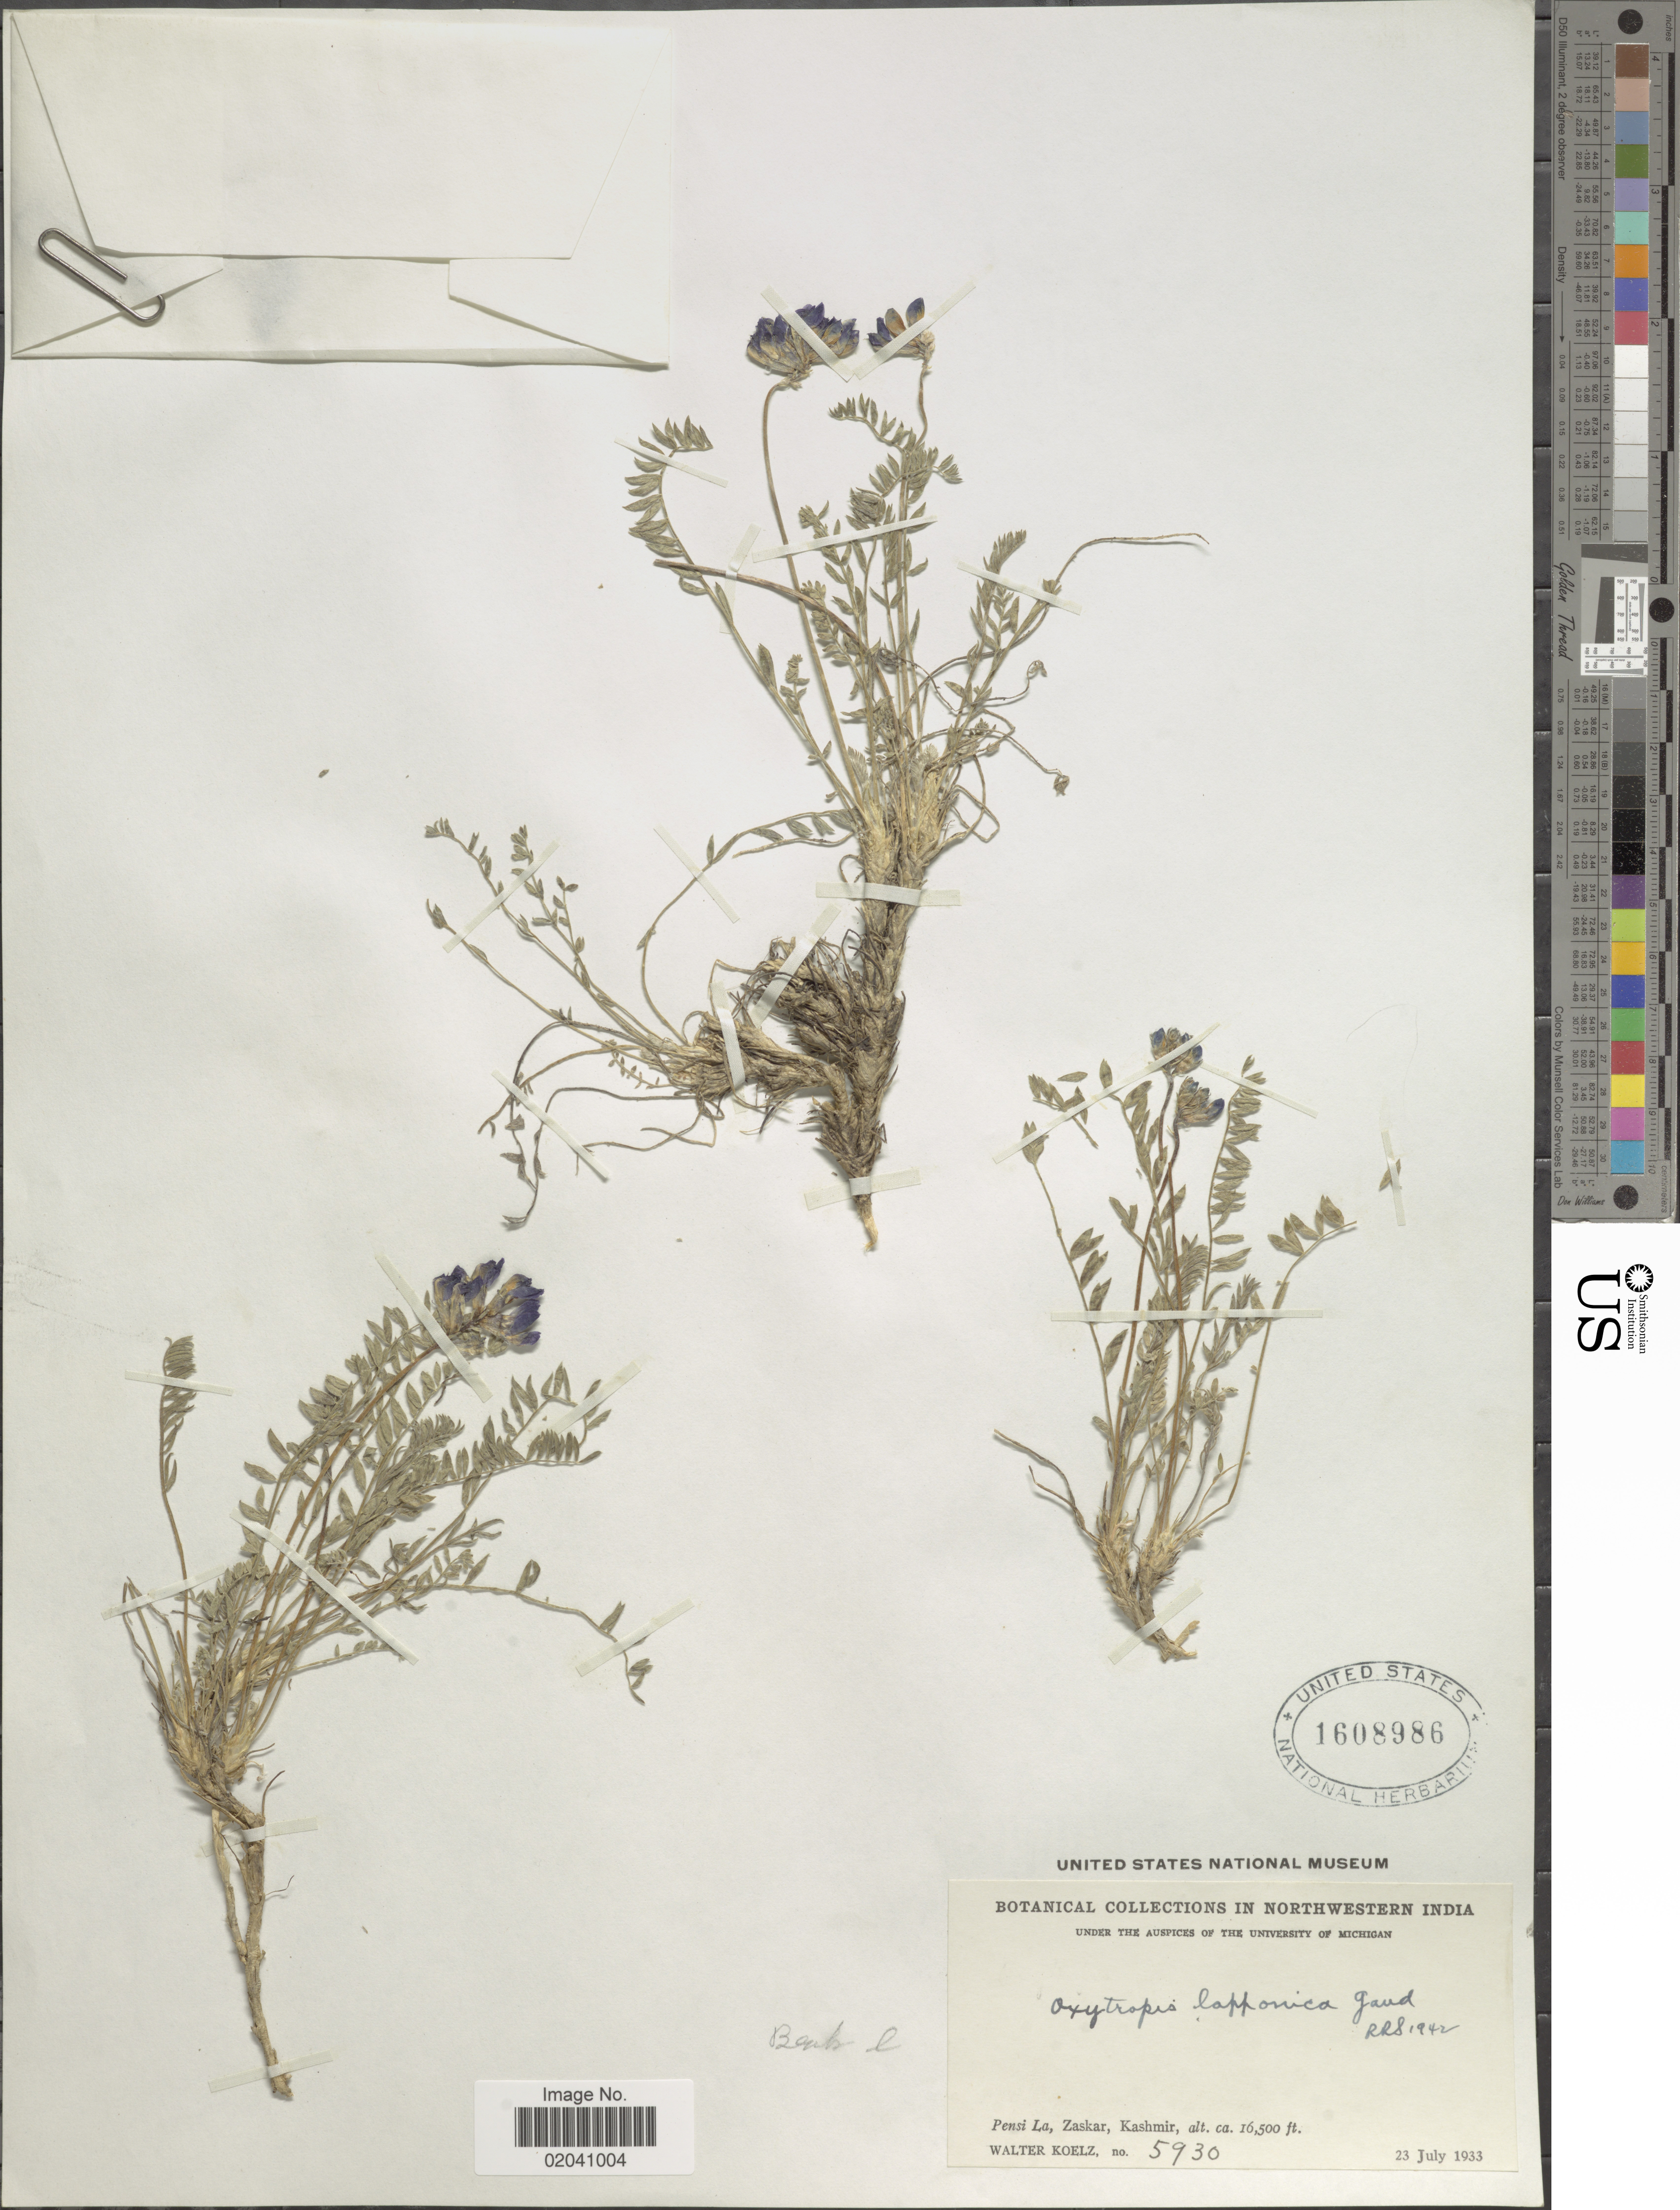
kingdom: Plantae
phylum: Tracheophyta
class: Magnoliopsida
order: Fabales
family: Fabaceae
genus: Oxytropis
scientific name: Oxytropis lapponica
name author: (Wahlenb.) Gay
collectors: W. N. Koelz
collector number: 5930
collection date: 1933-07-23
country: India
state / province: Jammu and Kashmir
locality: Northwestern India, Pensi la, Zaskar, Kashmir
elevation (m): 5029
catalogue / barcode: US 1608986